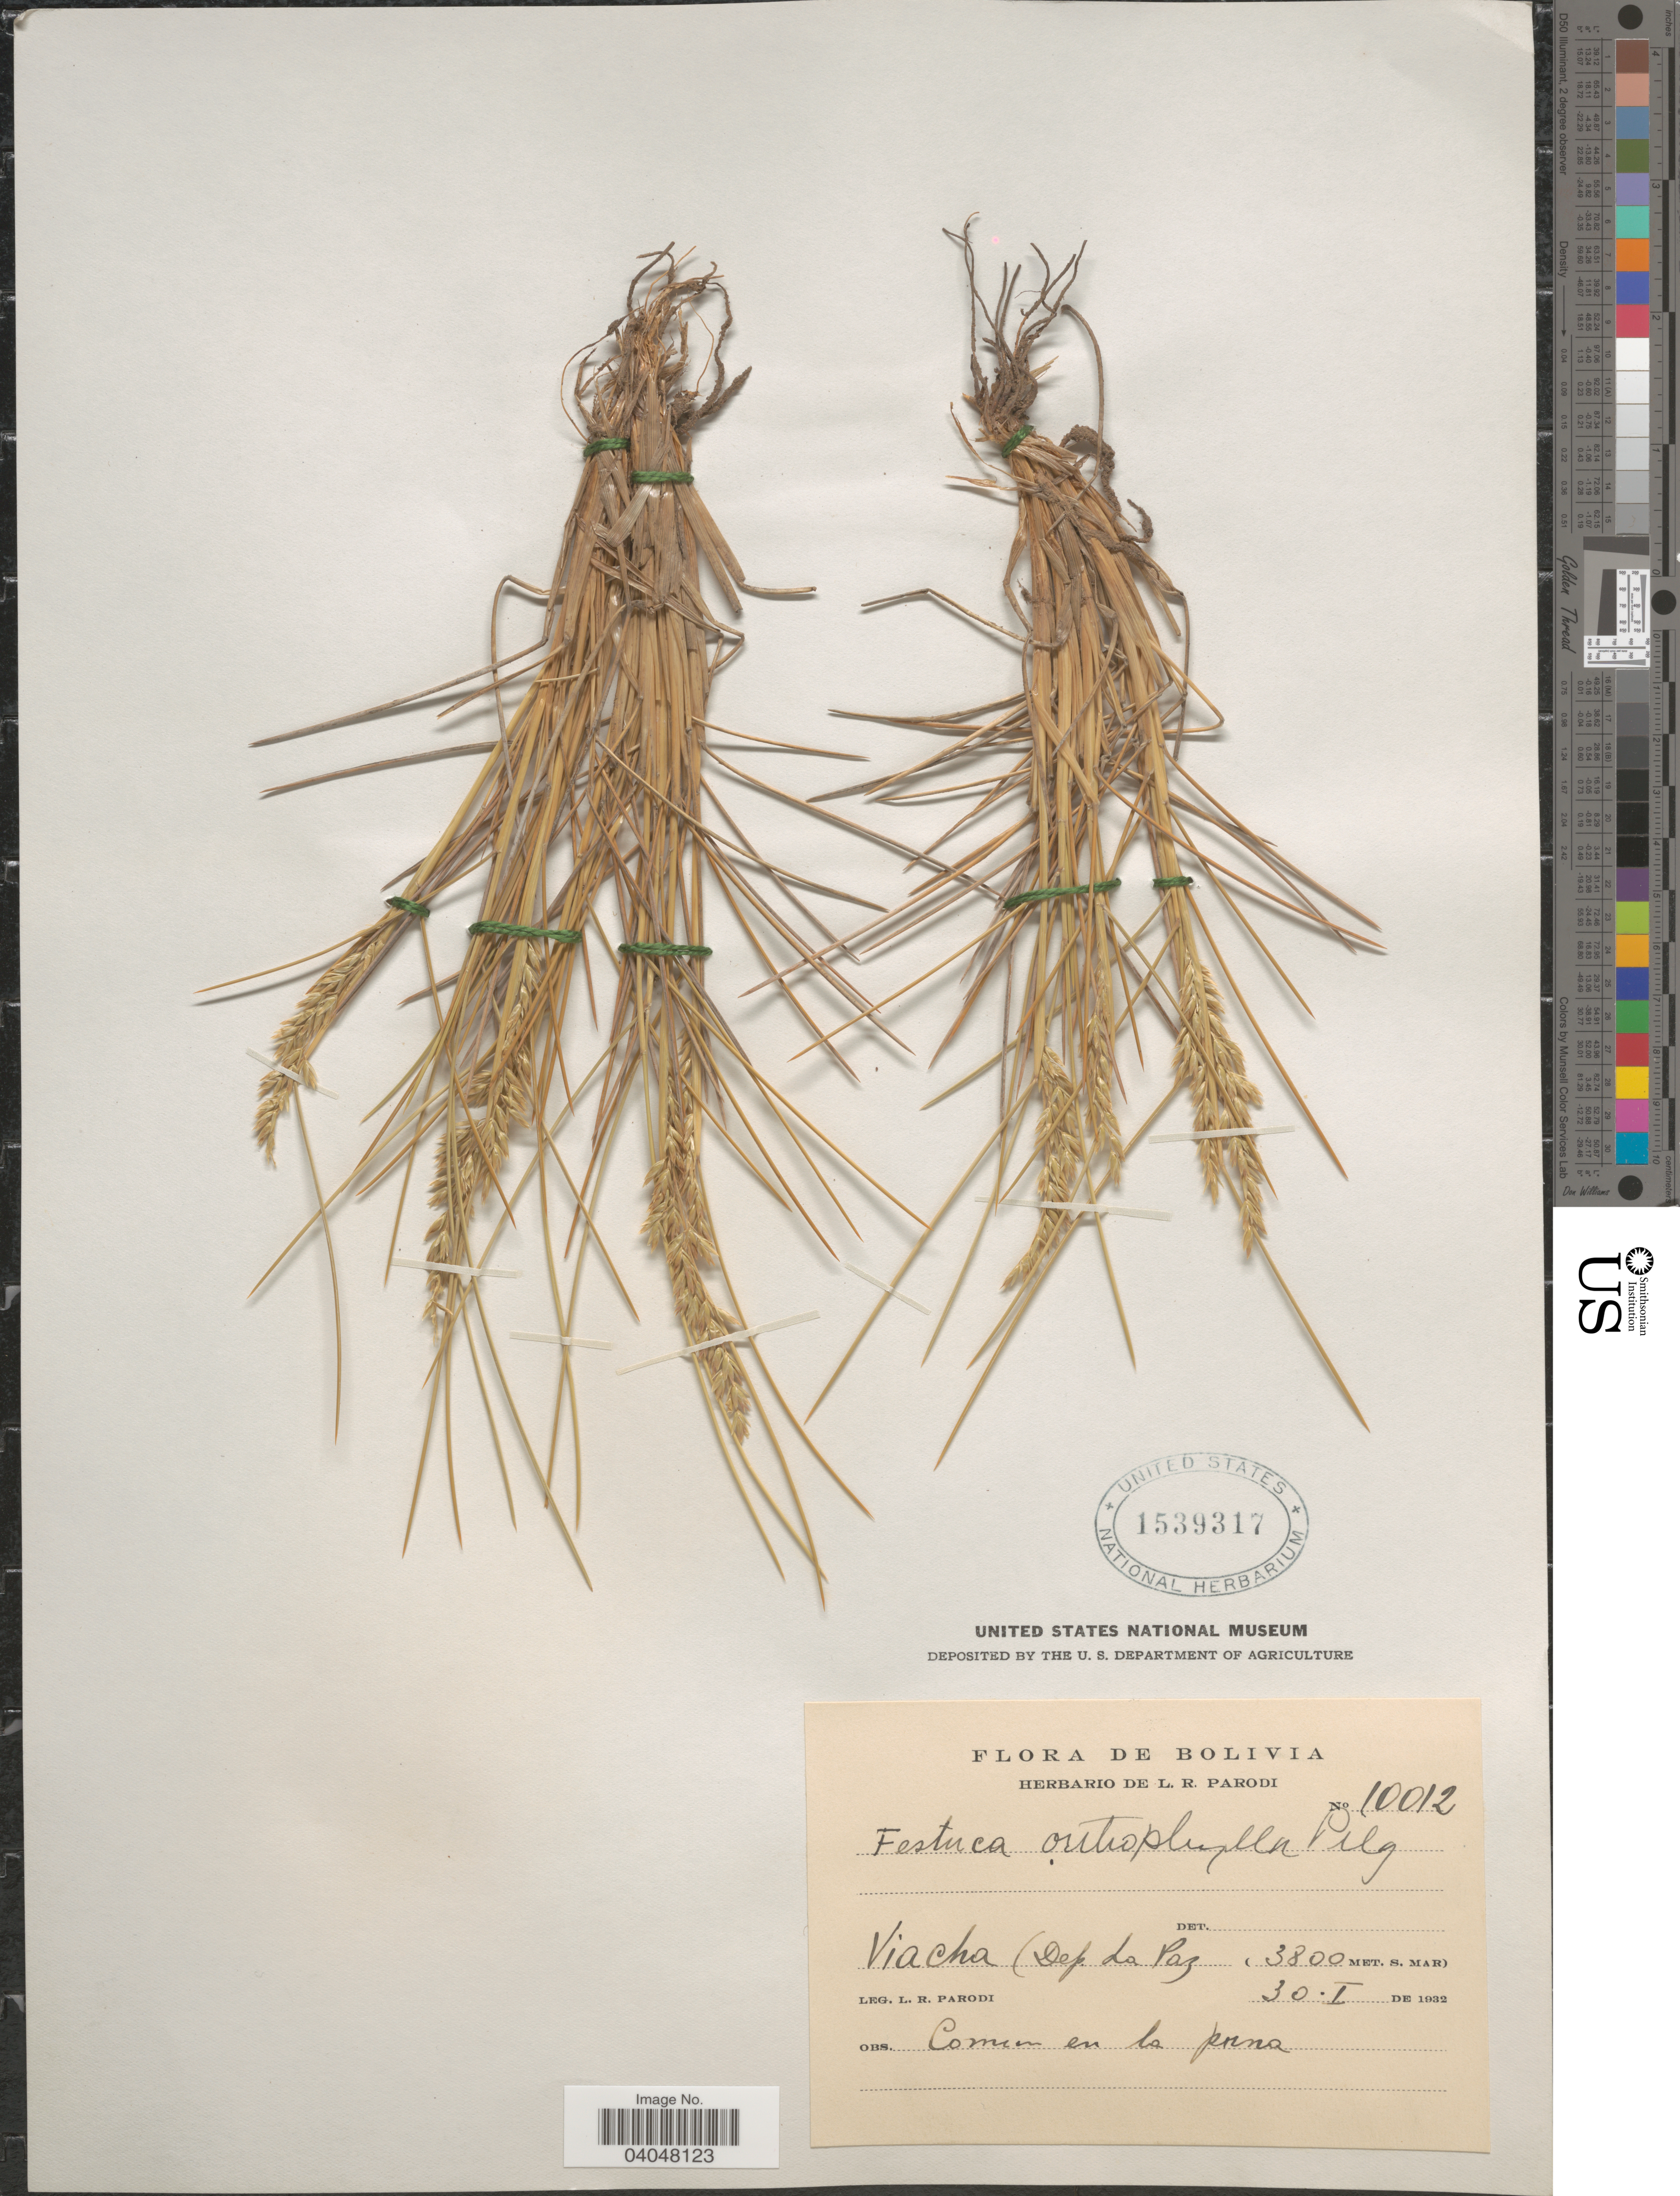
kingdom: Plantae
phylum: Tracheophyta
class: Liliopsida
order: Poales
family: Poaceae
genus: Festuca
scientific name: Festuca orthophylla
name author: Pilg.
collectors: L. R. Parodi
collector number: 10012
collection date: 1932-01-30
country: Bolivia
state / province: La Paz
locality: Viacha (Dep. La Paz).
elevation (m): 3800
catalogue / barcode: US 1539317